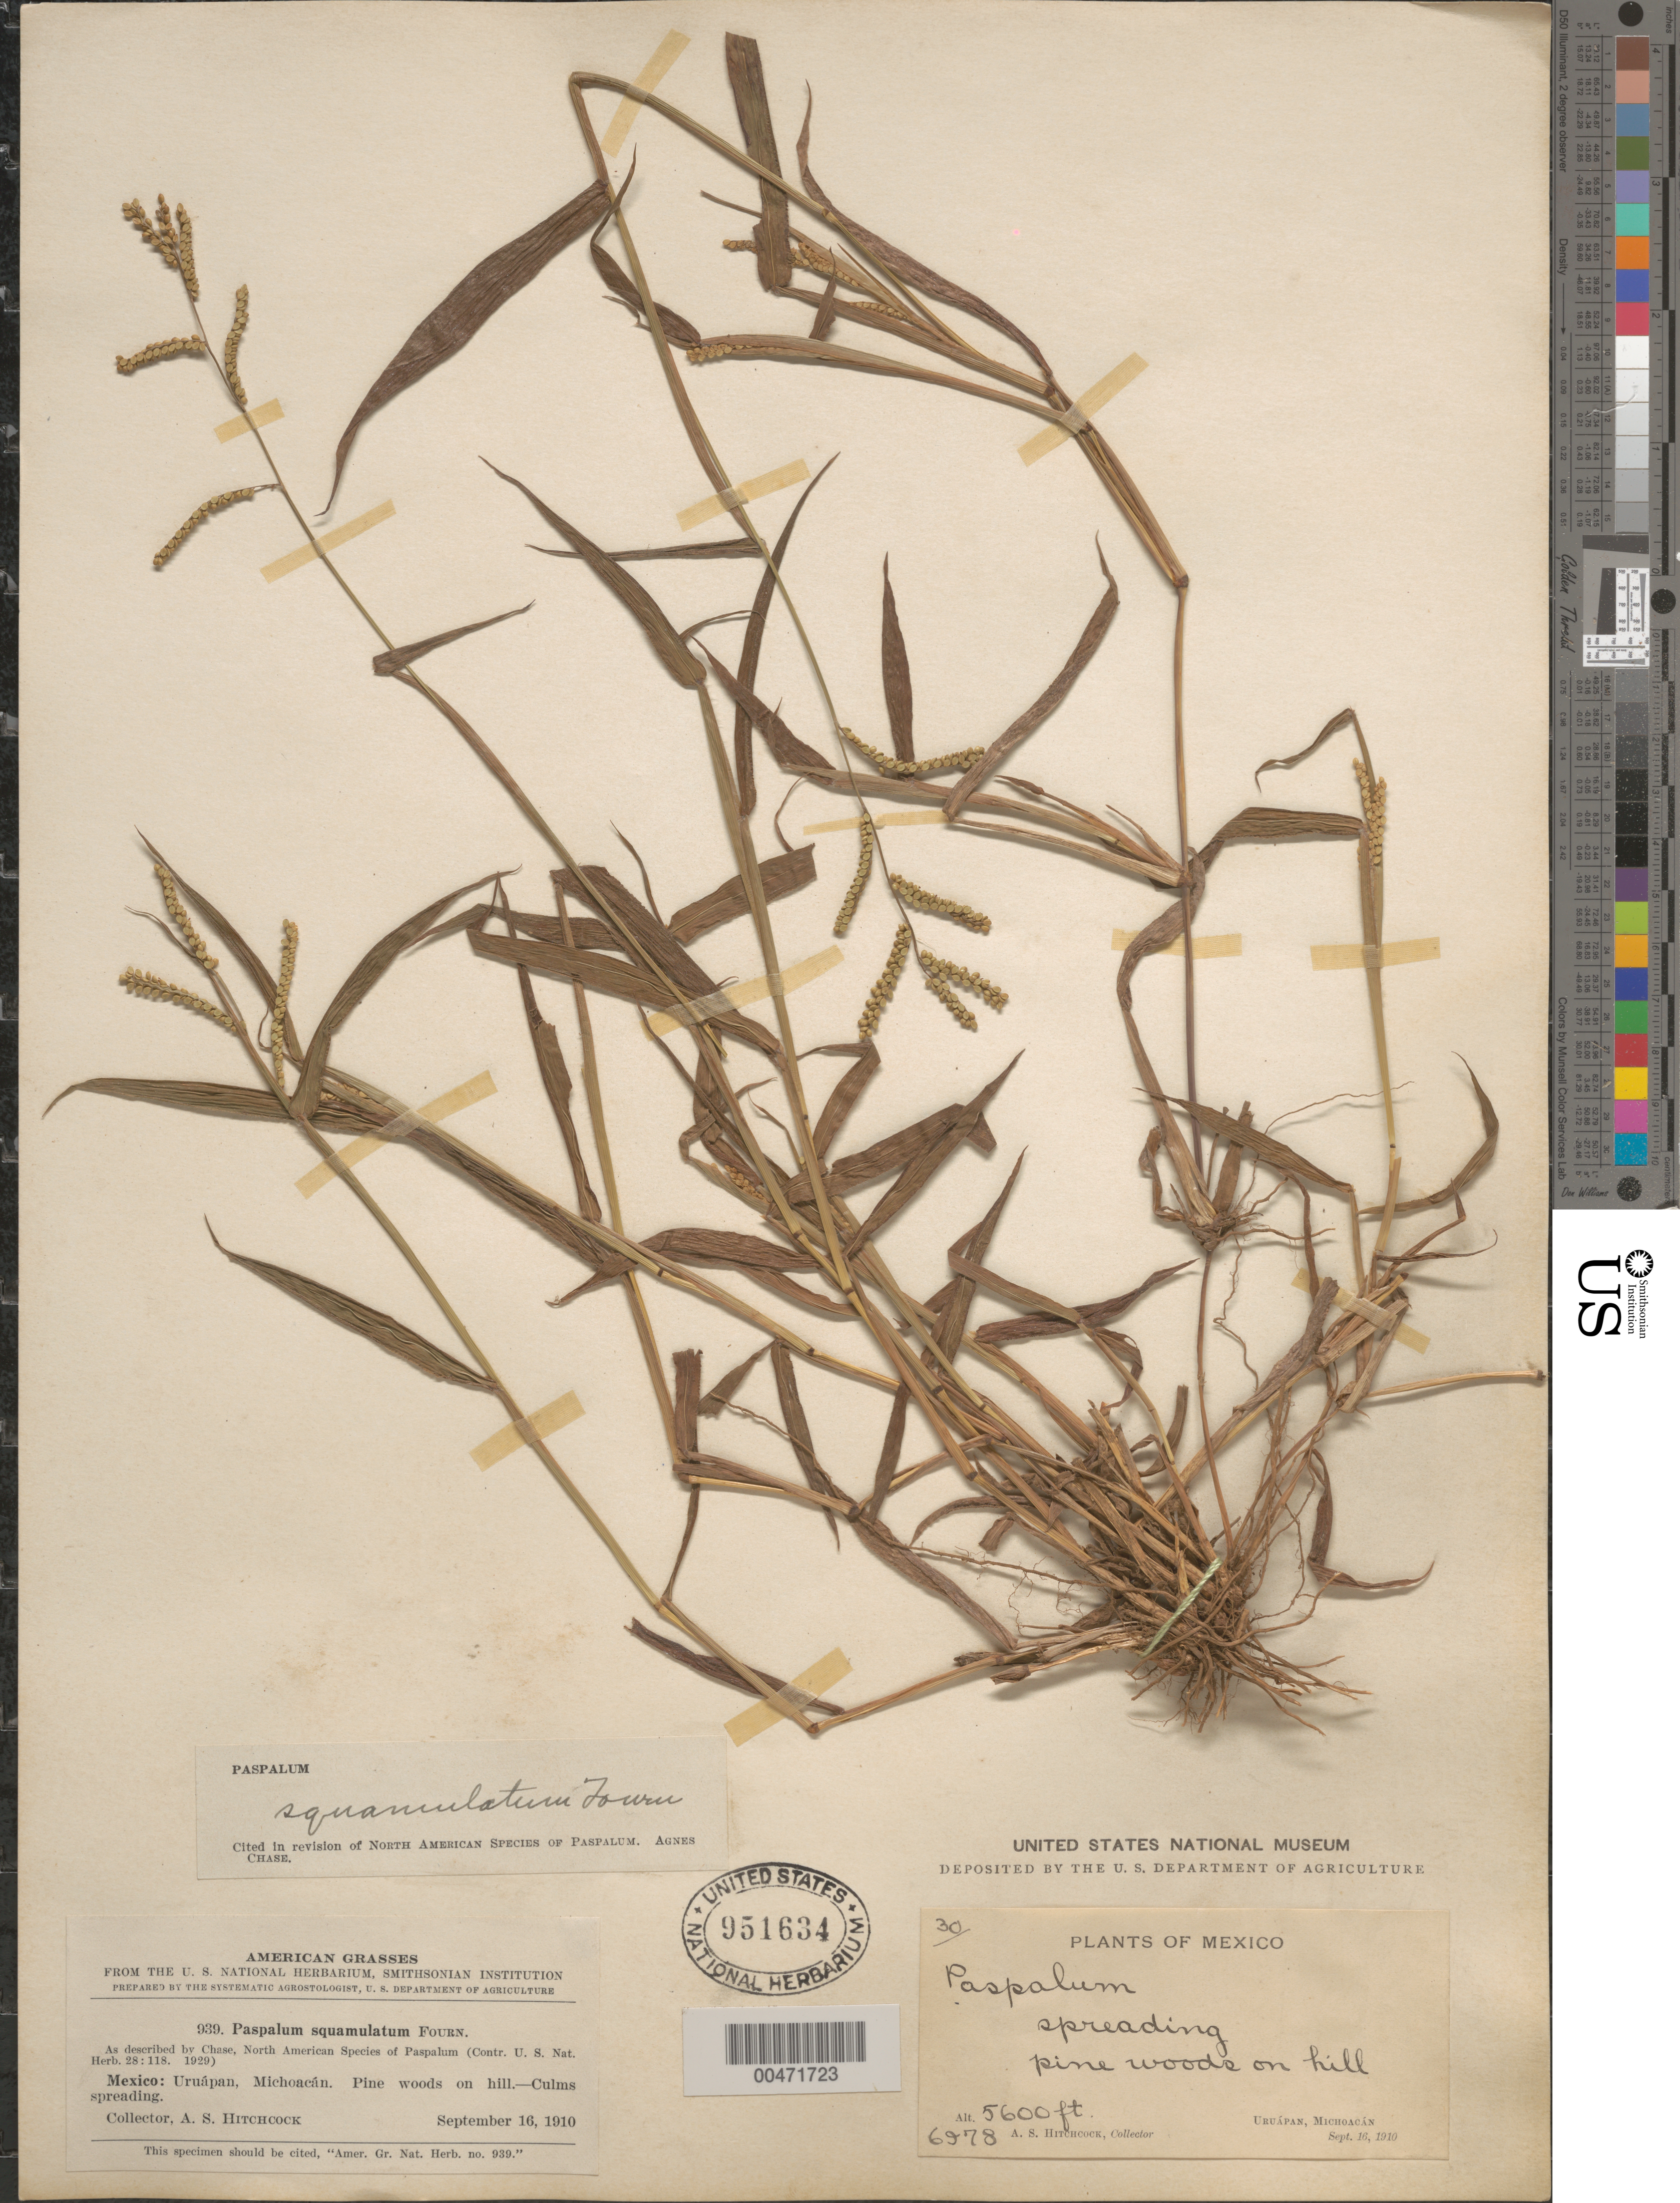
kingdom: Plantae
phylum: Tracheophyta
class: Liliopsida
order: Poales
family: Poaceae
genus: Paspalum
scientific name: Paspalum squamulatum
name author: E. Fourn.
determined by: Chase, [M.] Agnes, (US)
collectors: A. S. Hitchcock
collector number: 6978/939/30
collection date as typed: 16 Sep 1910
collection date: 1910-09-16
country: Mexico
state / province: Michoacán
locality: Uruapán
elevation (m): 1707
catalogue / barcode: US 951634